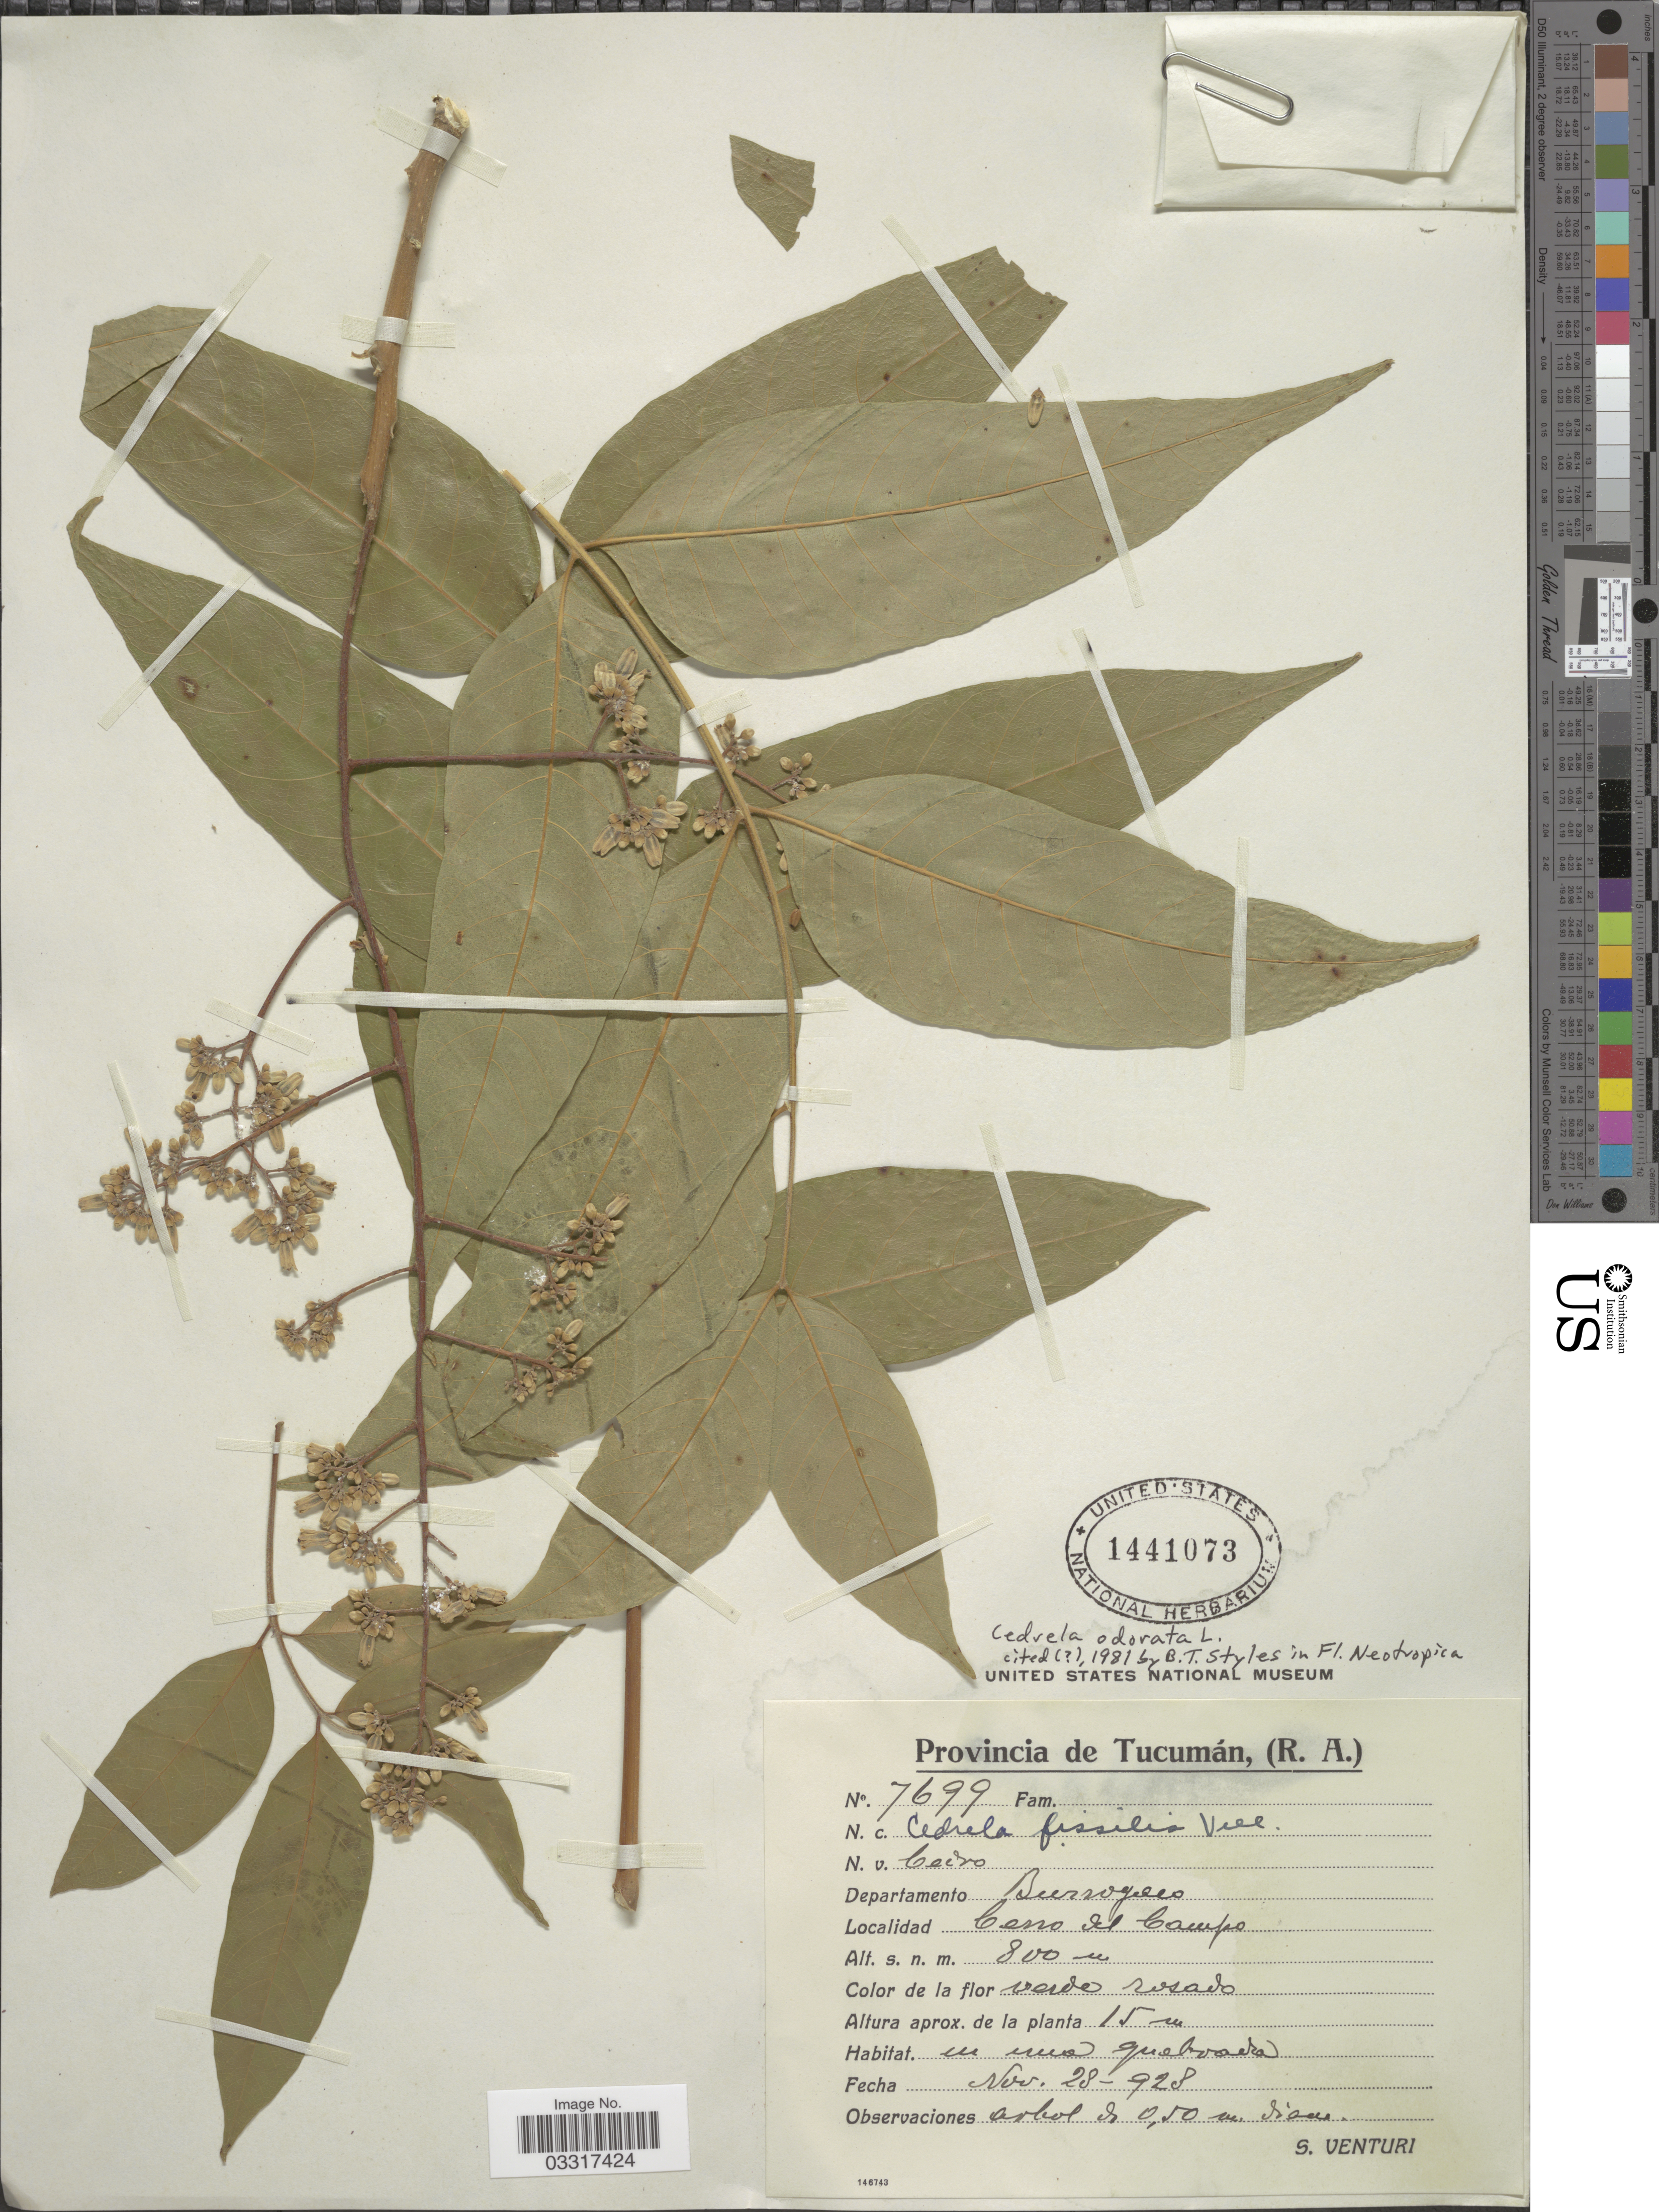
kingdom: Plantae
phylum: Tracheophyta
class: Magnoliopsida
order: Sapindales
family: Meliaceae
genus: Cedrela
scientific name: Cedrela fissilis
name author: Vell.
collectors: S. Venturi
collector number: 7699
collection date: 1928-11-28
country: Argentina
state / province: Tucuman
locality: Departamento Burroyaco. Cerro del Campo.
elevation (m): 800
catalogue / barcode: US 1441073